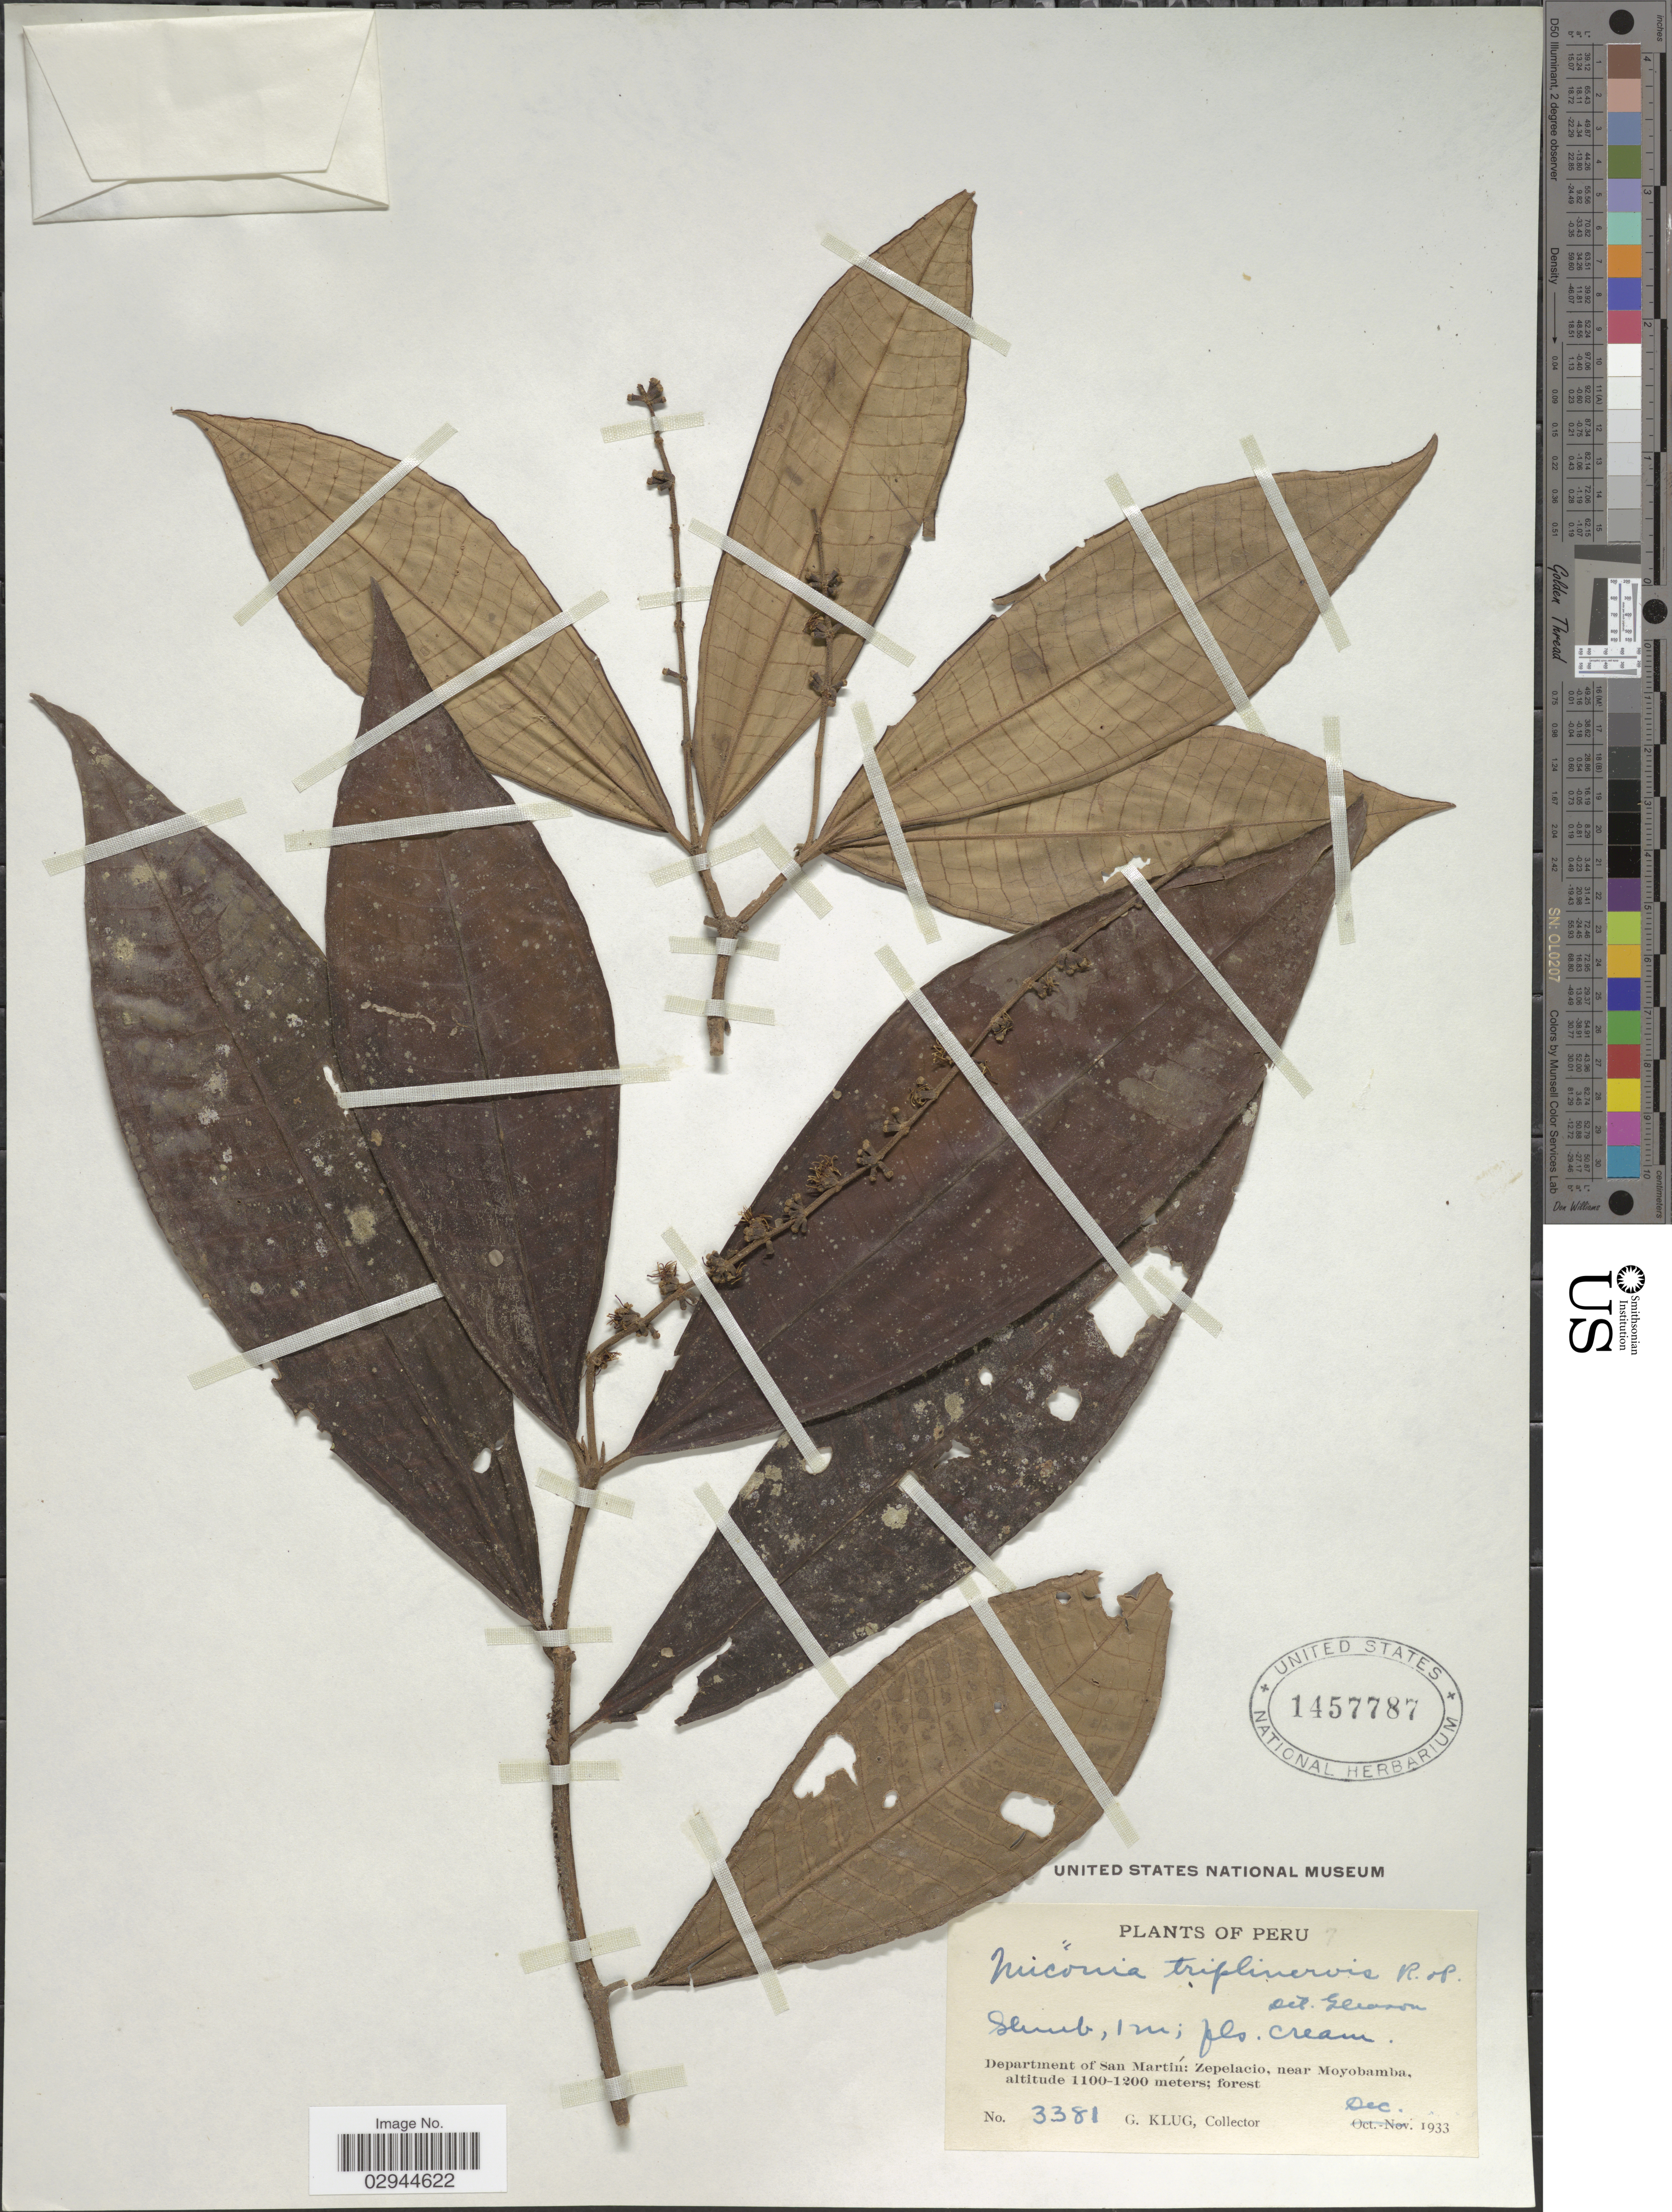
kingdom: Plantae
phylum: Tracheophyta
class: Magnoliopsida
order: Myrtales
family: Melastomataceae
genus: Miconia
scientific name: Miconia triplinervis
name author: Ruiz & Pav.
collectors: G. Klug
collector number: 3381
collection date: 1933-12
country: Peru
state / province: San Martín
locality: Department of San Martín, Zepelacio, near Moyobamba.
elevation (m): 1100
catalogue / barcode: US 1457787